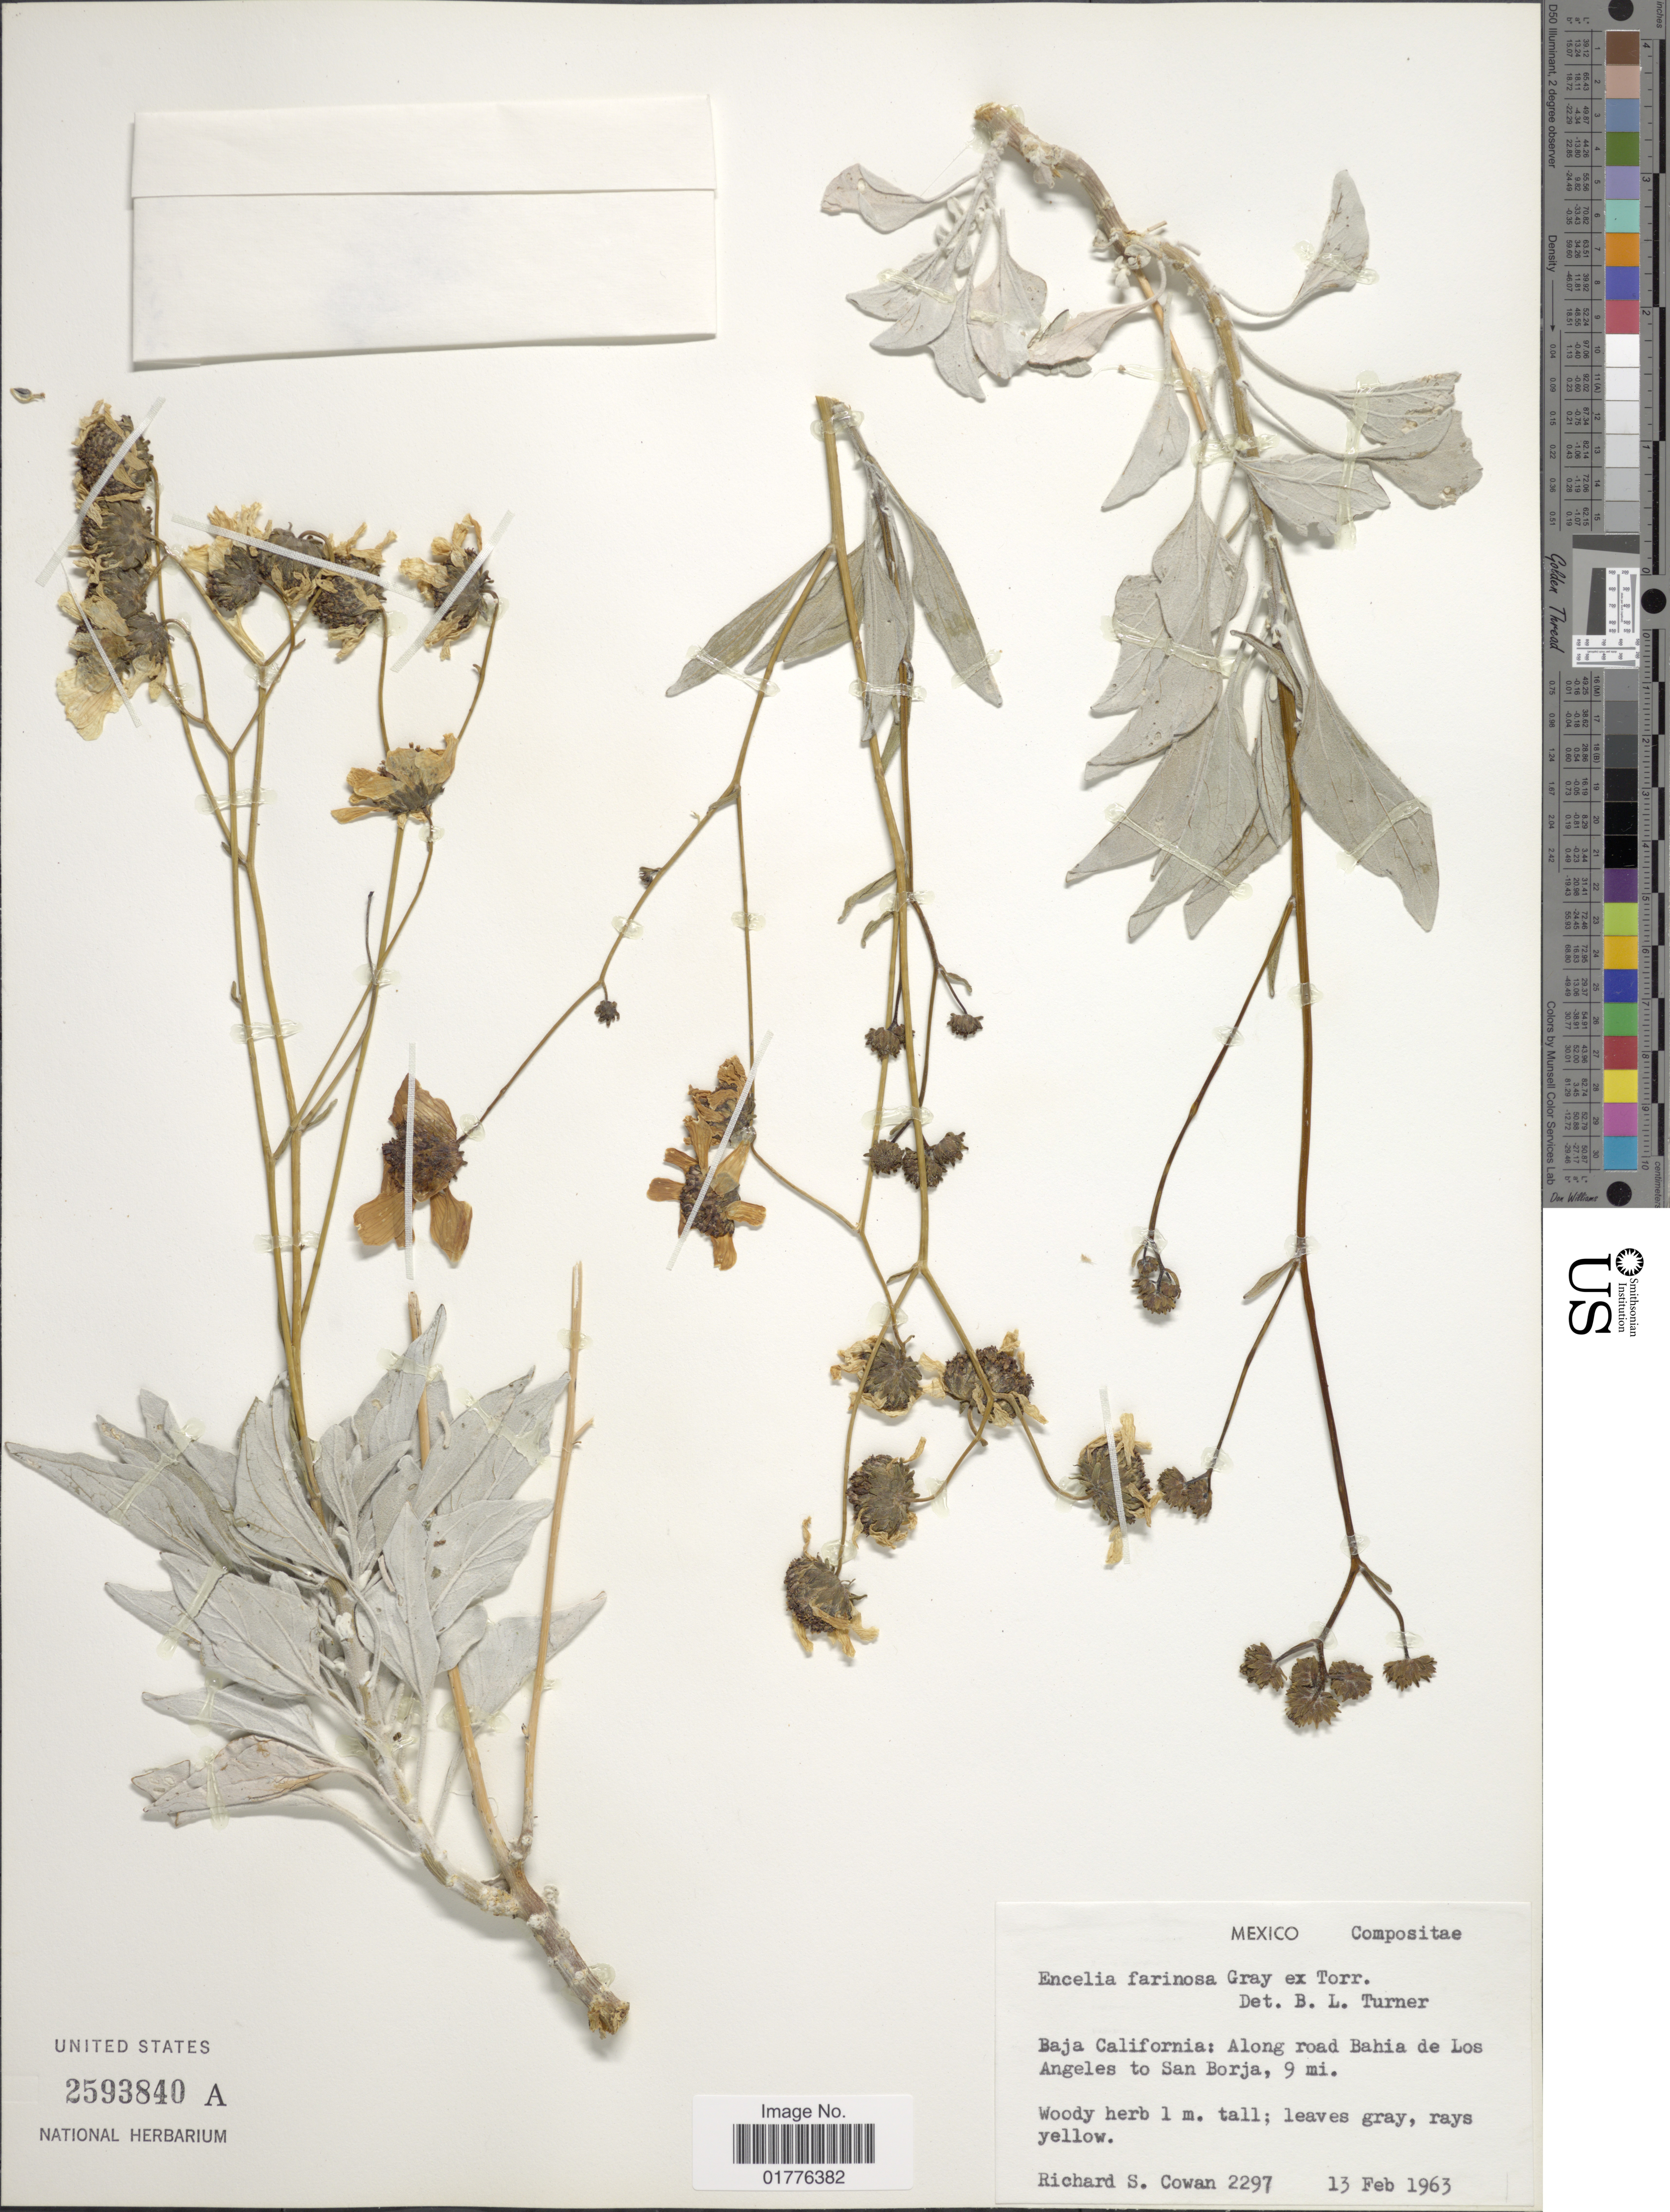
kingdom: Plantae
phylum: Tracheophyta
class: Magnoliopsida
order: Asterales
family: Asteraceae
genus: Encelia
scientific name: Encelia farinosa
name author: A. Gray ex Torr. in Emory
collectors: R. S. Cowan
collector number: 2297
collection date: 1963-02-13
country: Mexico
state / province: Baja California Sur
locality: Along road Bahia de Los Angeles to San Borja, 9 mi,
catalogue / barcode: US 2593840A